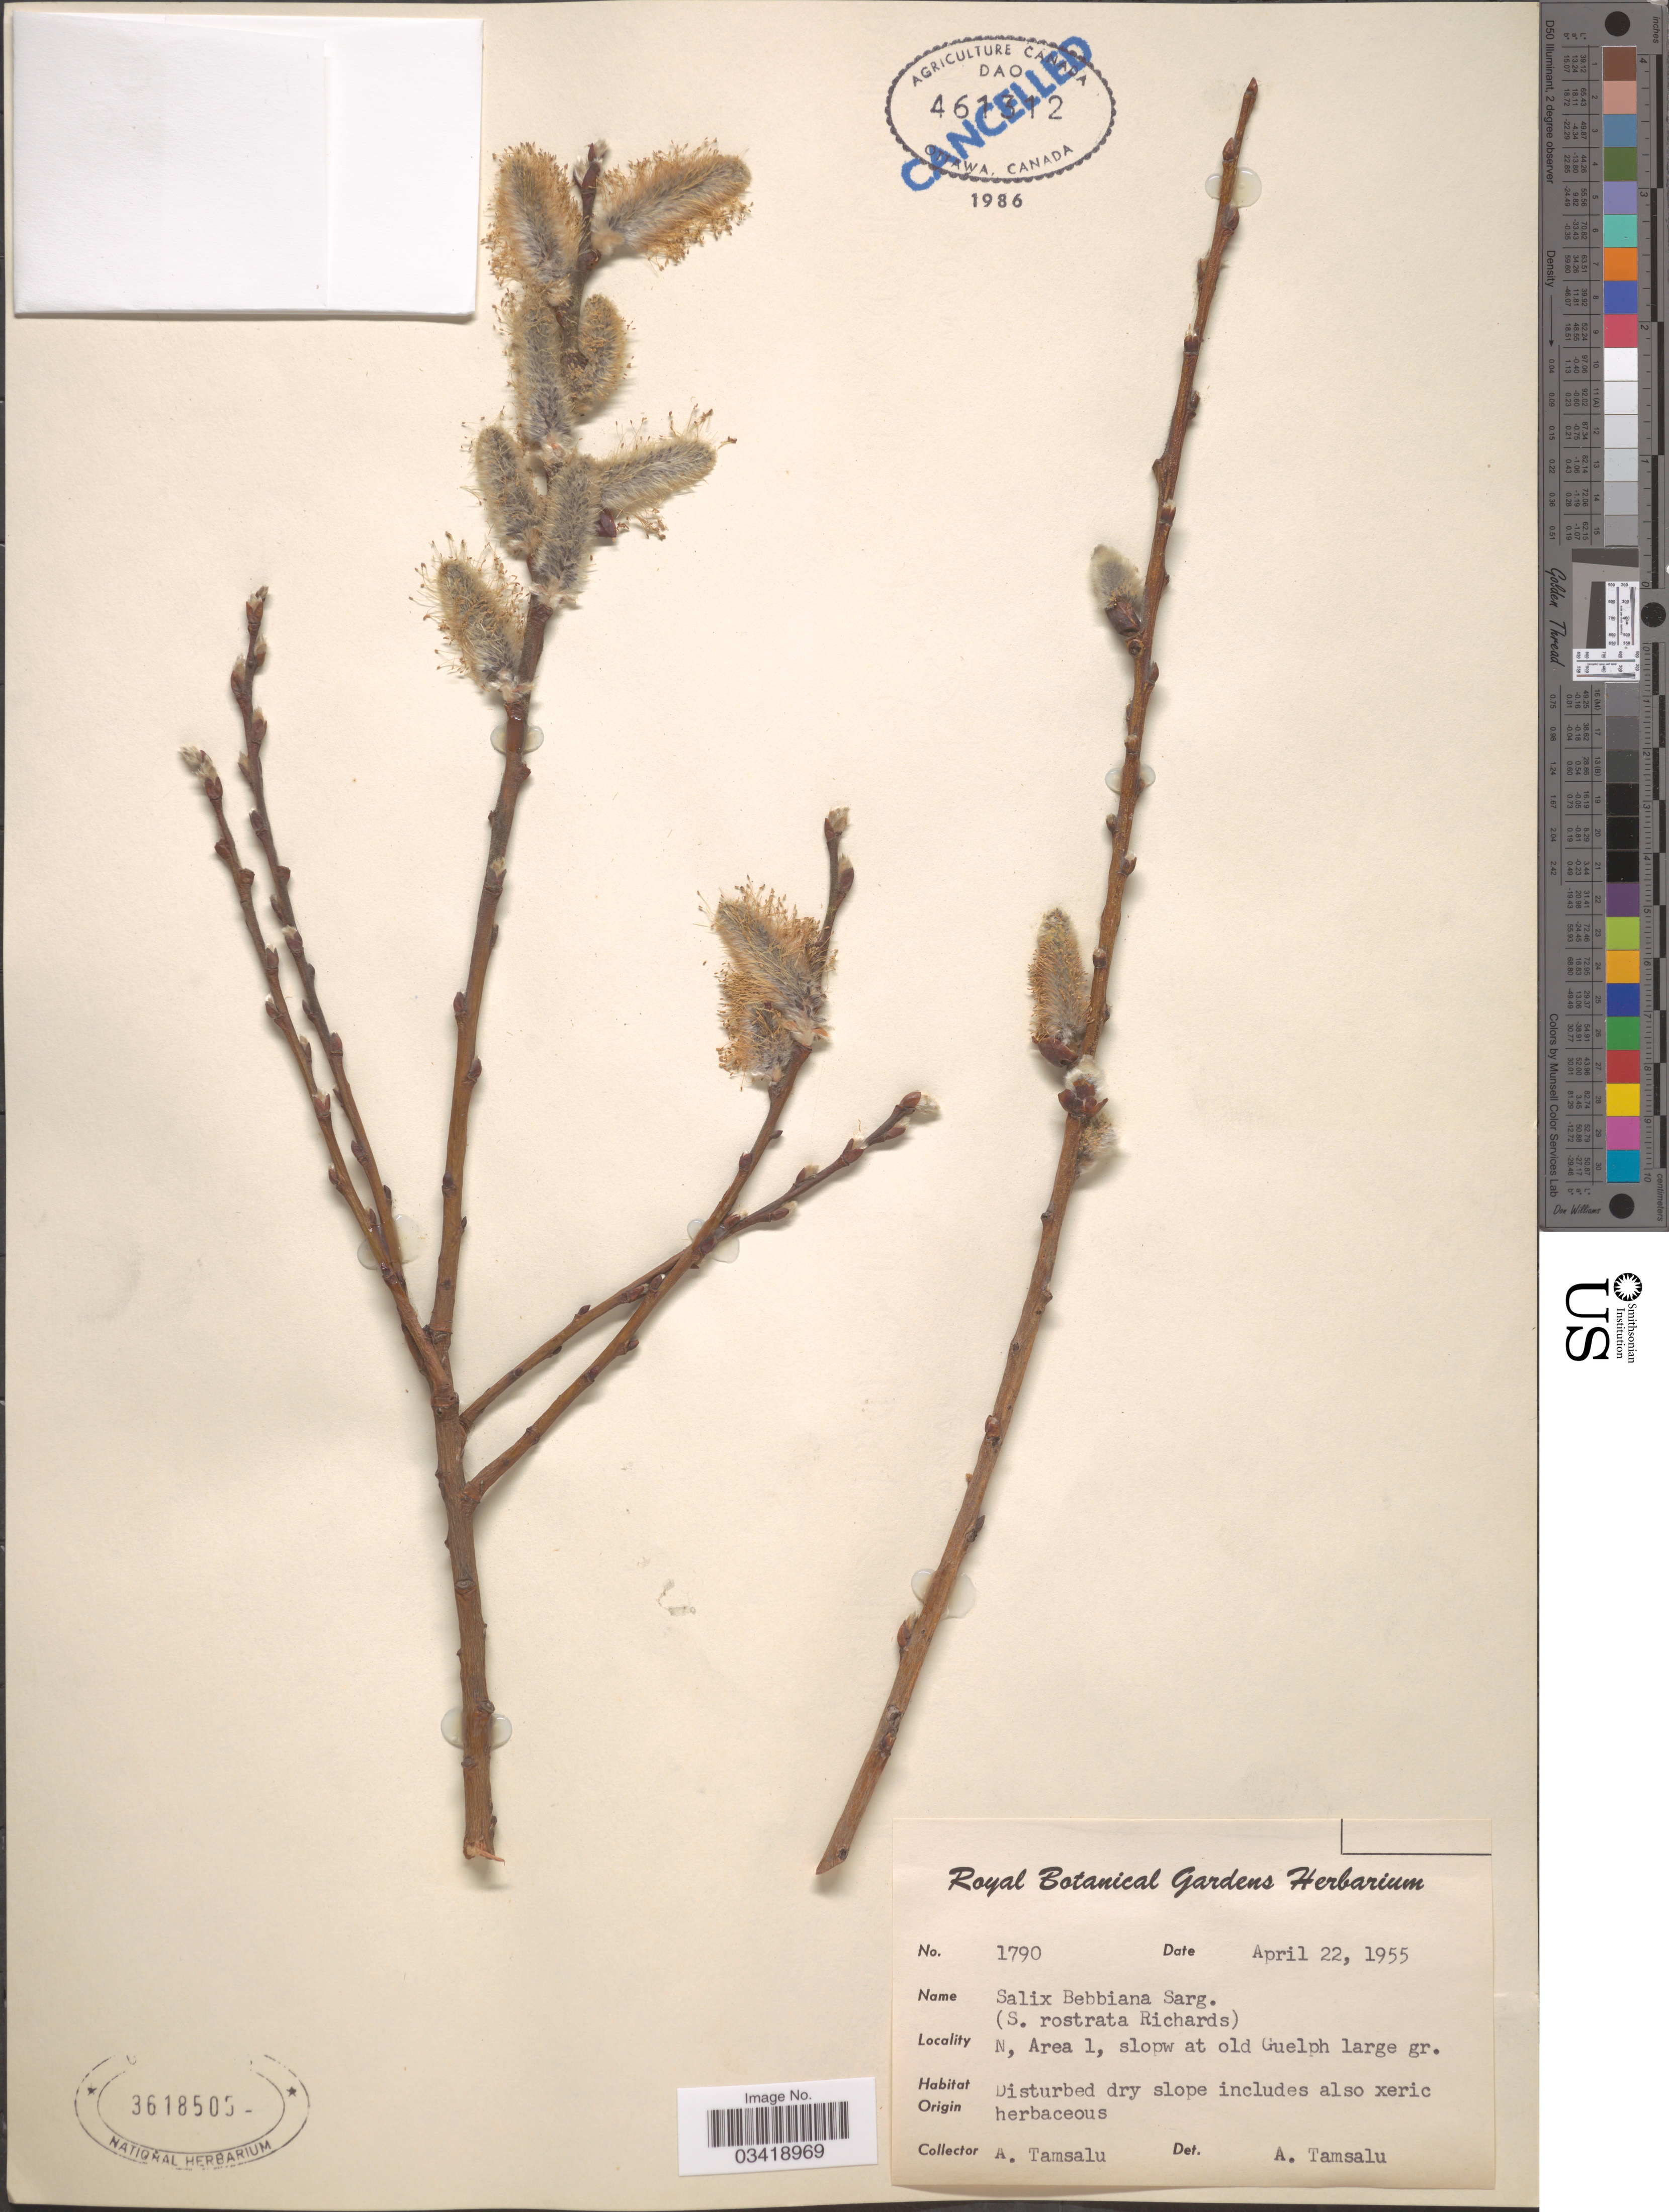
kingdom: Plantae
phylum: Tracheophyta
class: Magnoliopsida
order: Malpighiales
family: Salicaceae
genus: Salix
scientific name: Salix bebbiana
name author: Sarg.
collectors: A. Tamsalu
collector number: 1790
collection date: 1955-04-22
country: Canada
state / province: Ontario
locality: N, Area 1, slopw at Old Guelph large gr.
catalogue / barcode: US 3618505